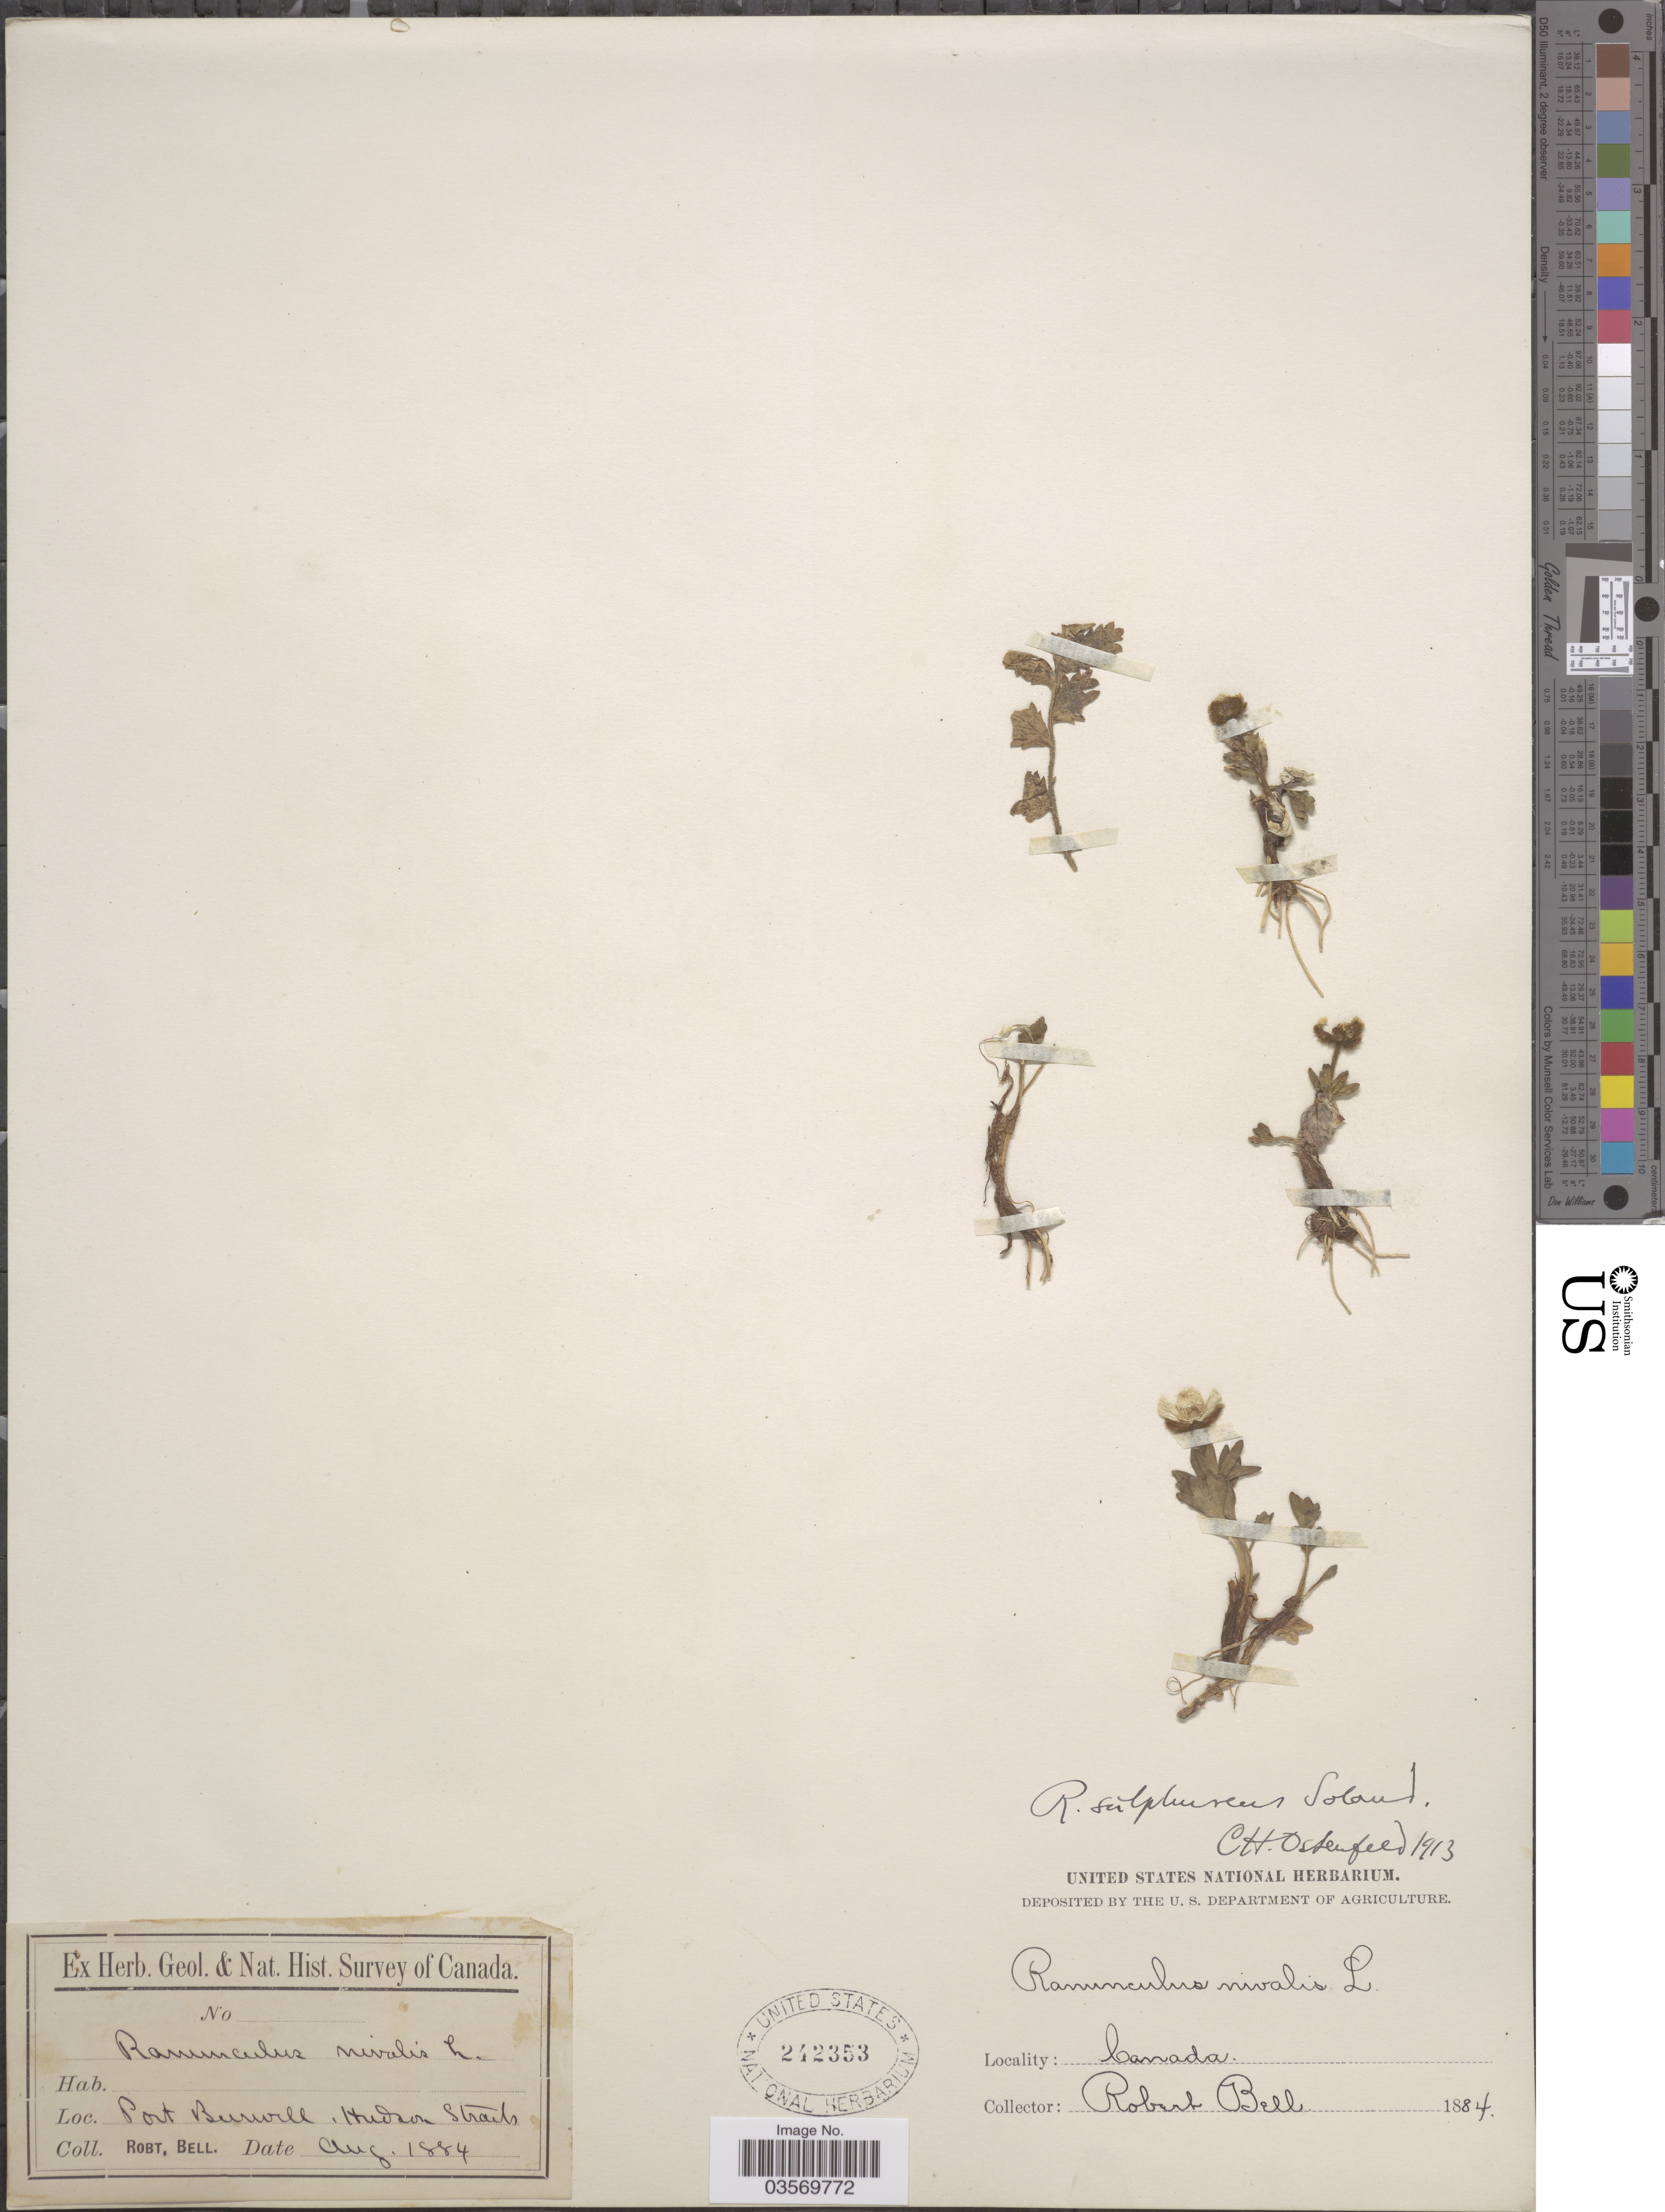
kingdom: Plantae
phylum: Tracheophyta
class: Magnoliopsida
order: Ranunculales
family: Ranunculaceae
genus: Ranunculus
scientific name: Ranunculus sulphureus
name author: Sol.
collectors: R. Bell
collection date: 1884-08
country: Canada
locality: Port Beerwell, Hudson Straits.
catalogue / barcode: US 242353